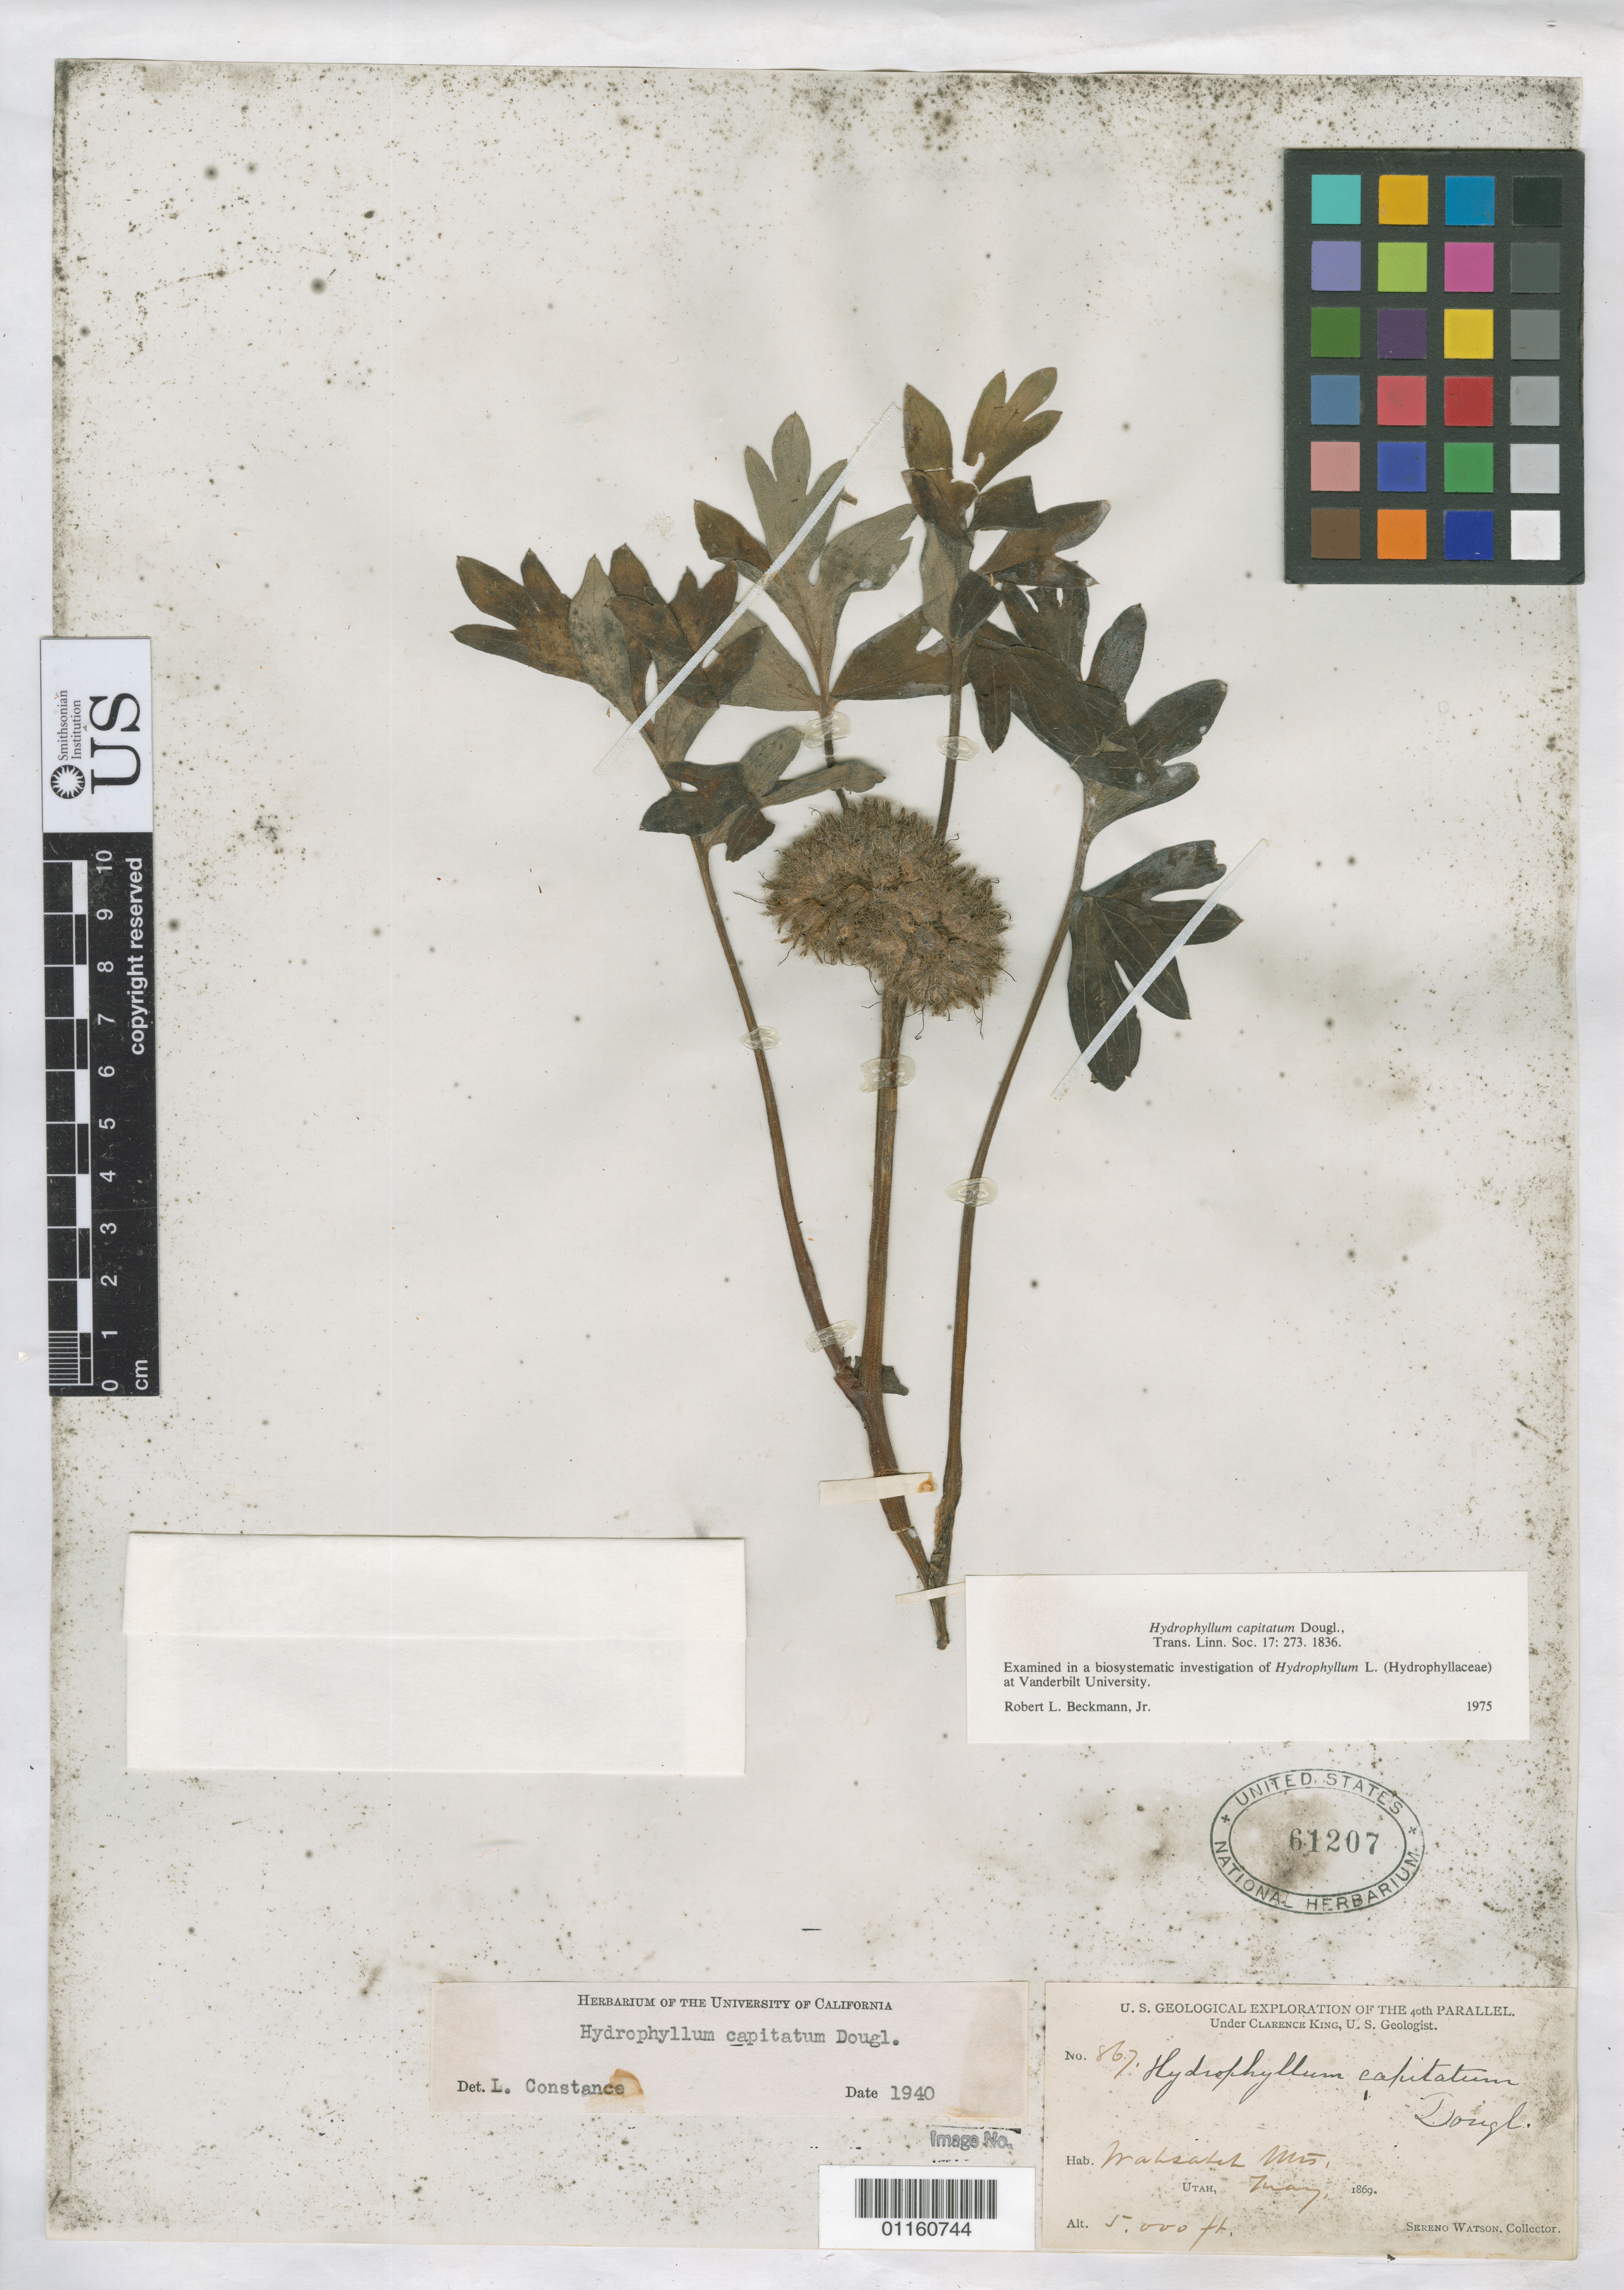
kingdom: Plantae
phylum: Tracheophyta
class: Magnoliopsida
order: Boraginales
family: Hydrophyllaceae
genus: Hydrophyllum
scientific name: Hydrophyllum capitatum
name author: Douglas ex Benth.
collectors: S. Watson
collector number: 867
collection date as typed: May 1869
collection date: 1869-05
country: United States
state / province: Utah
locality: Wasatch Mts.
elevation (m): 1524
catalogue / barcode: US 61207